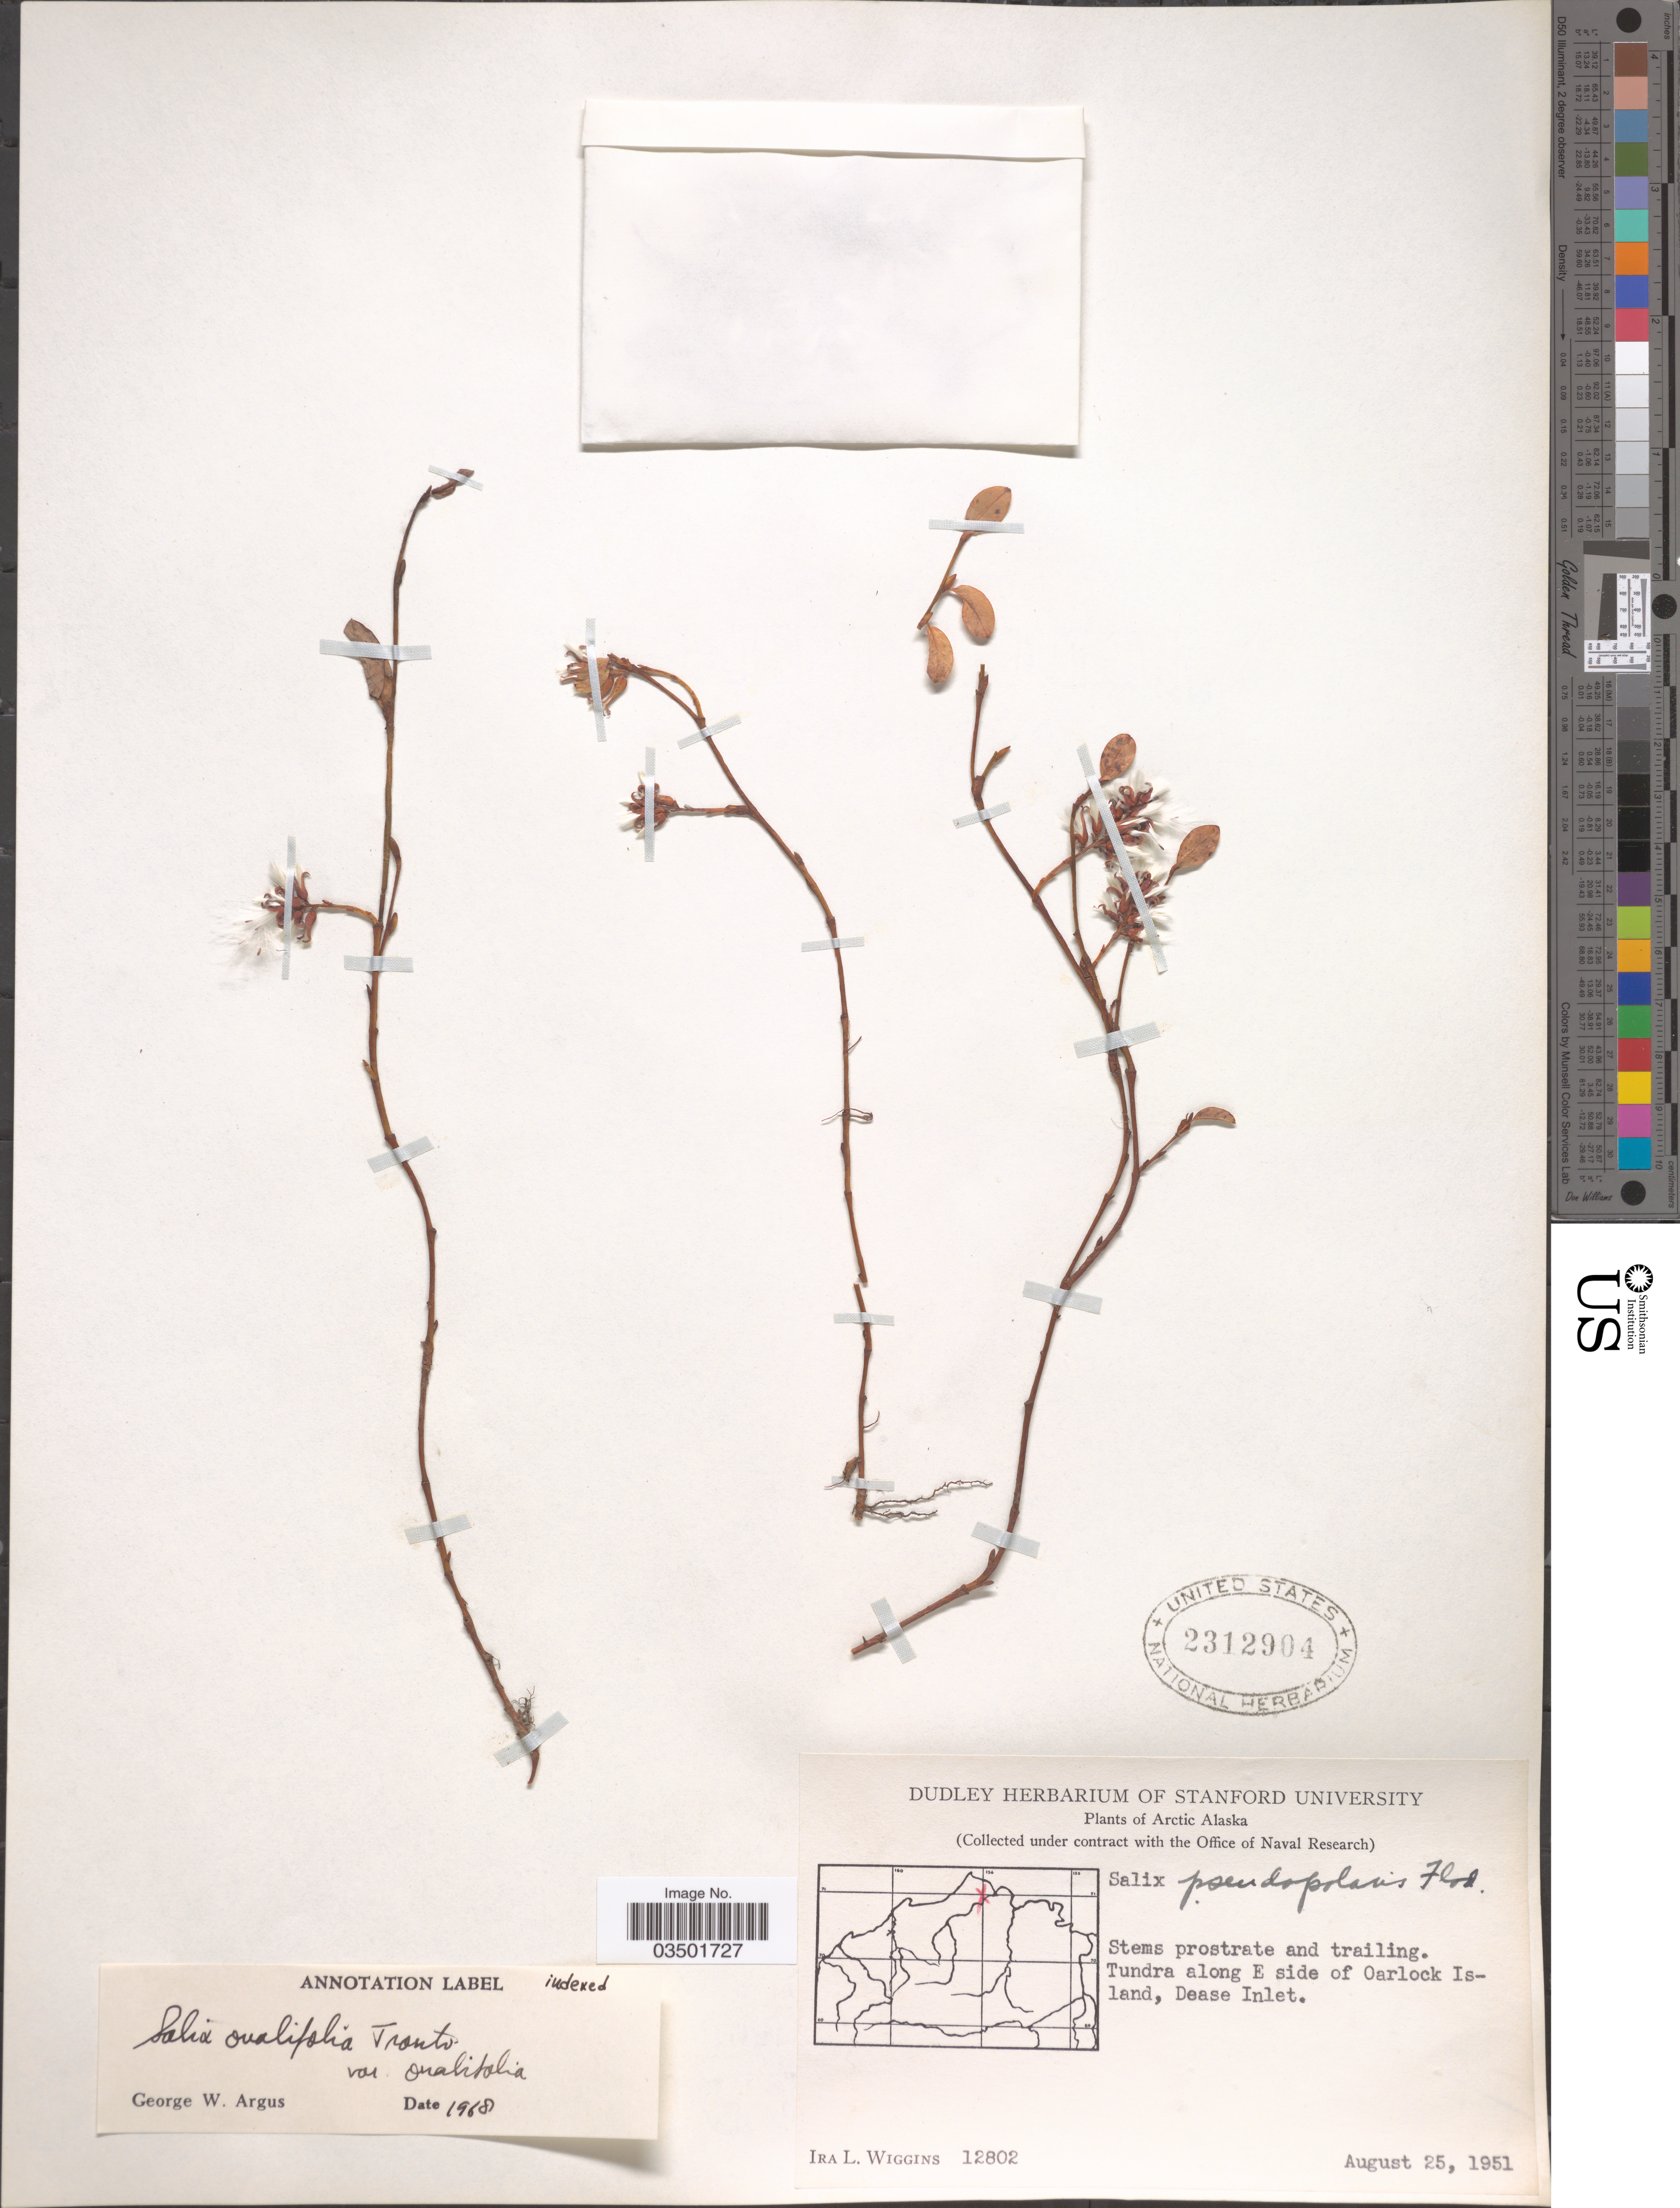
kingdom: Plantae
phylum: Tracheophyta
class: Magnoliopsida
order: Malpighiales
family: Salicaceae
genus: Salix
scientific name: Salix ovalifolia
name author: Trautv.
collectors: I. L. Wiggins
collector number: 12802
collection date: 1951-08-25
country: United States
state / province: Alaska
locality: Arctic Alaska. Along E side of Carlock Island, Dease Inlet.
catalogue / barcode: US 2312904